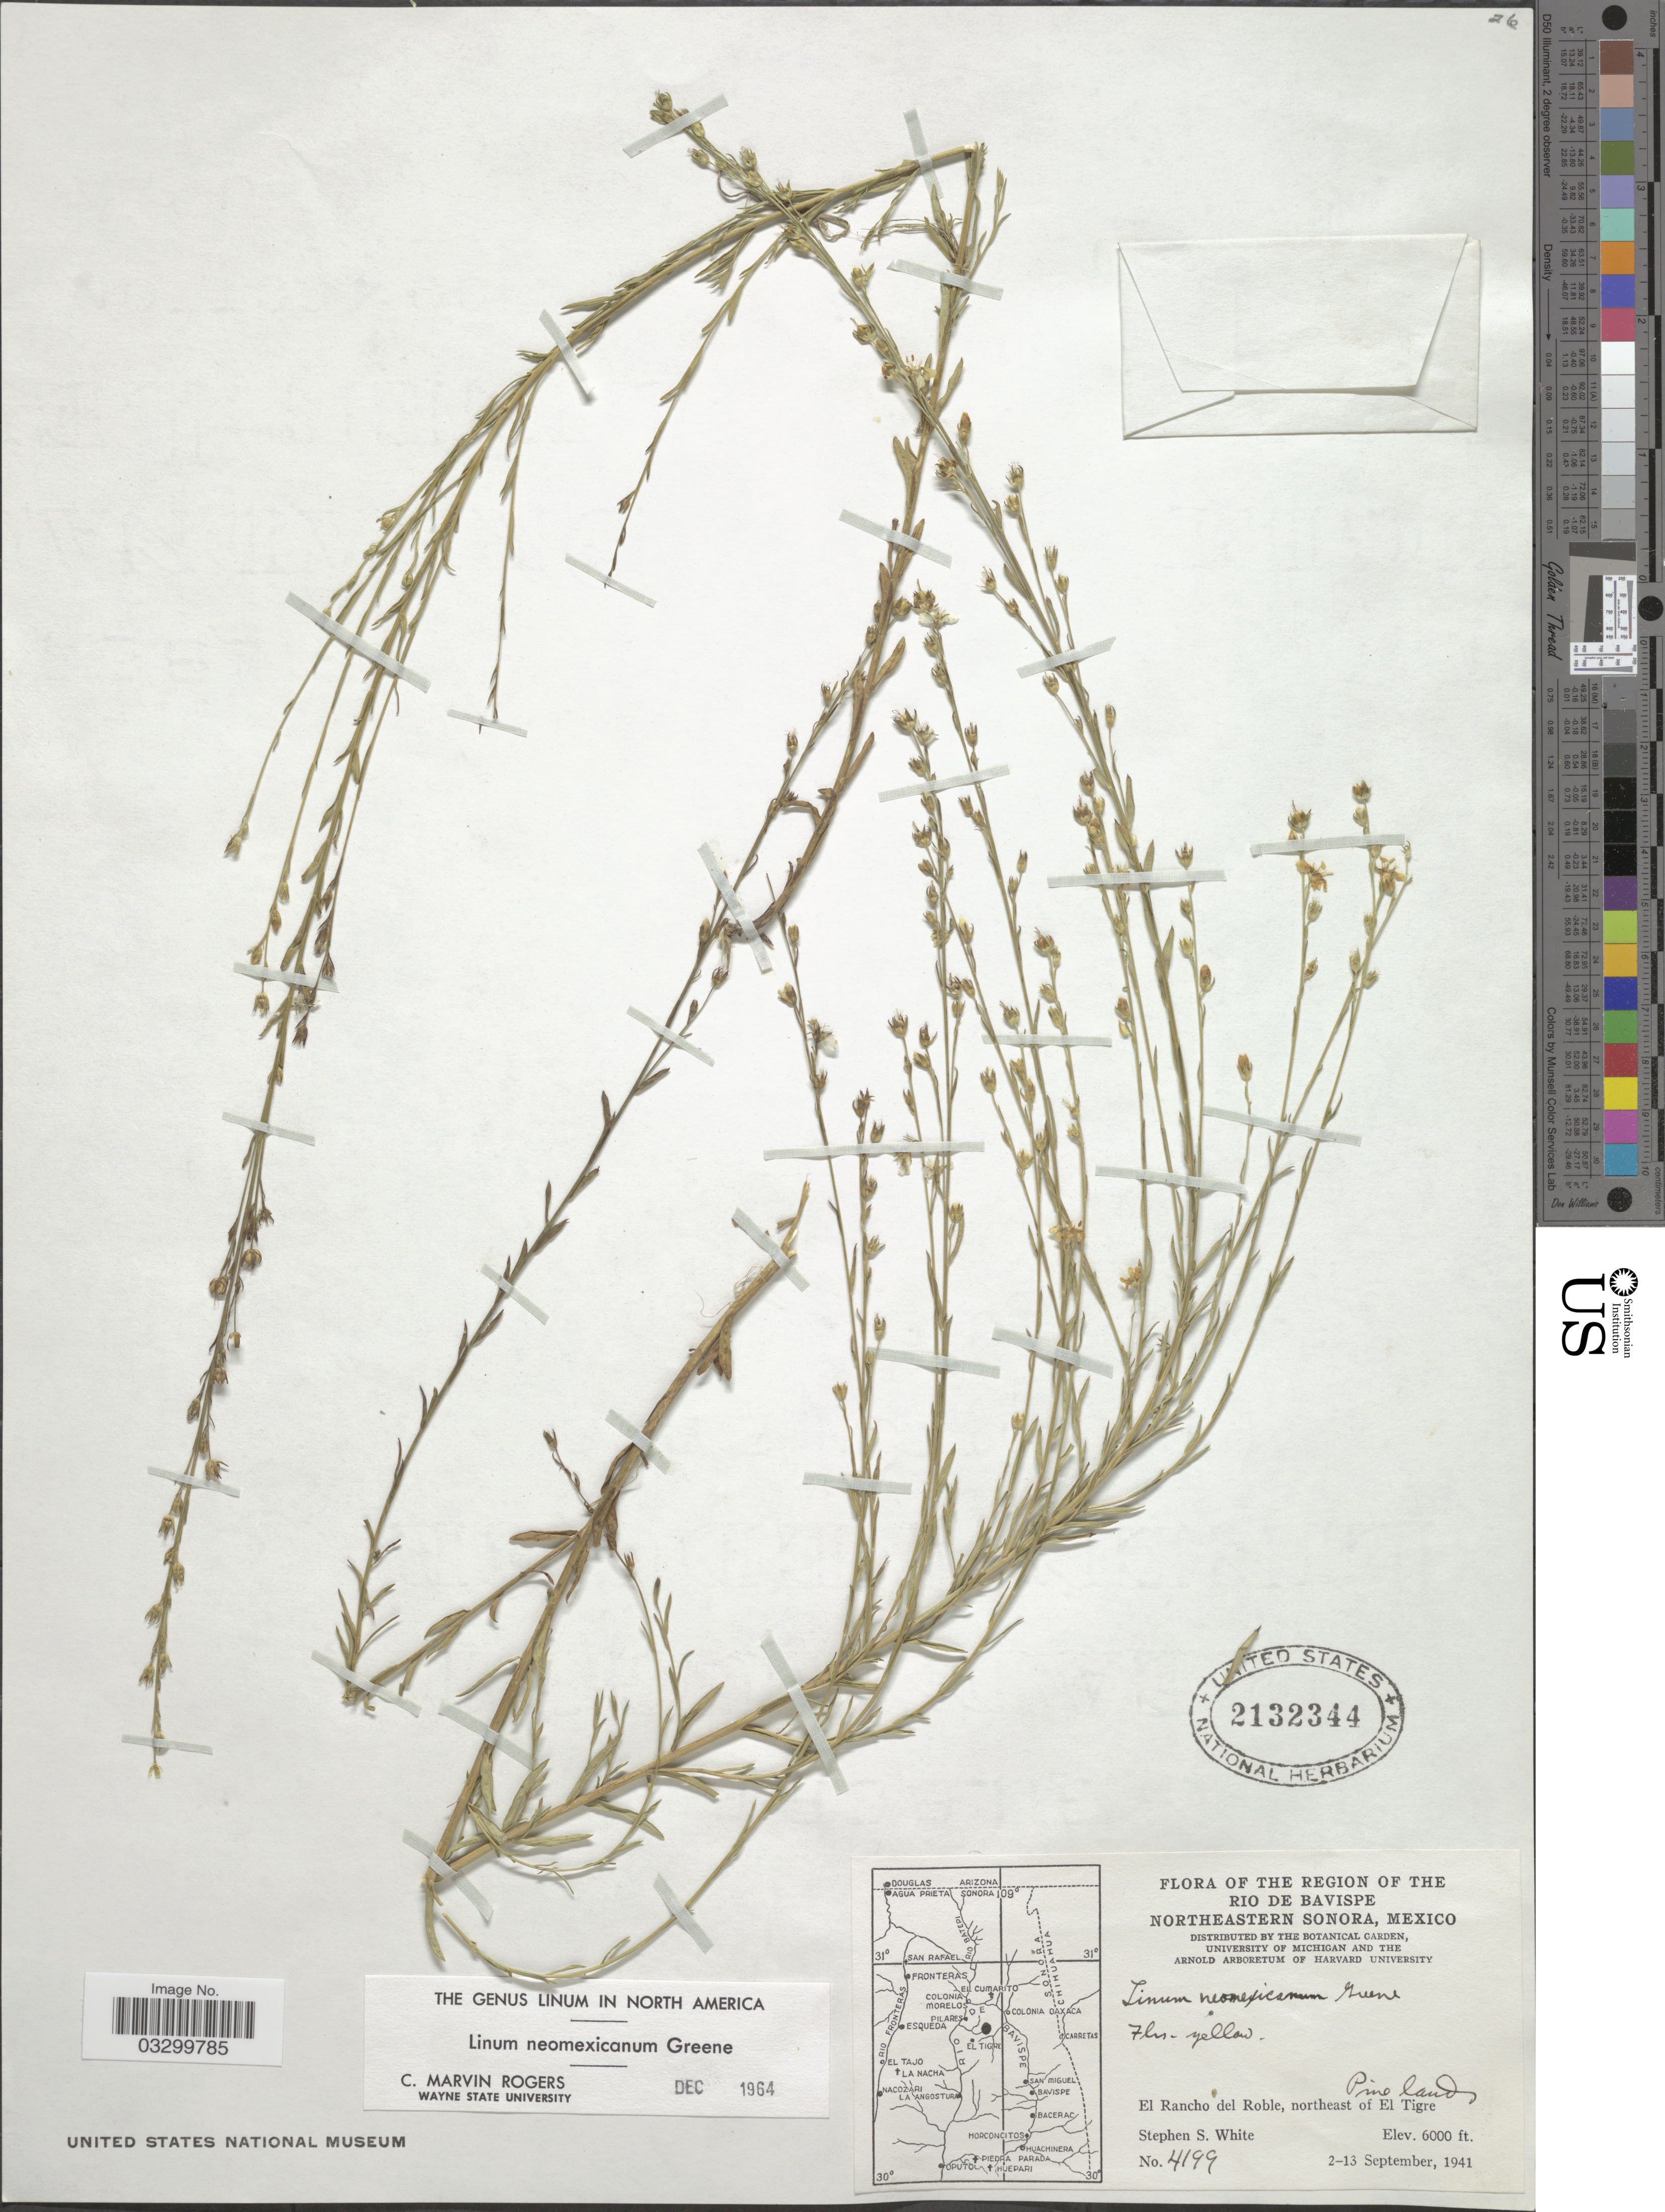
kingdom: Plantae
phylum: Tracheophyta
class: Magnoliopsida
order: Malpighiales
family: Linaceae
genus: Linum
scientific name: Linum neomexicanum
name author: Greene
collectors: S. S. White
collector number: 4199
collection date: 1941-09-02/1941-09-13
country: Mexico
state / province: Sonora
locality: The Region of the Rio de Bavispe, Northeastern Sonora, El Rancho del Roble, northeast of El Tigre.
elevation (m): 1829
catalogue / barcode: US 2132344